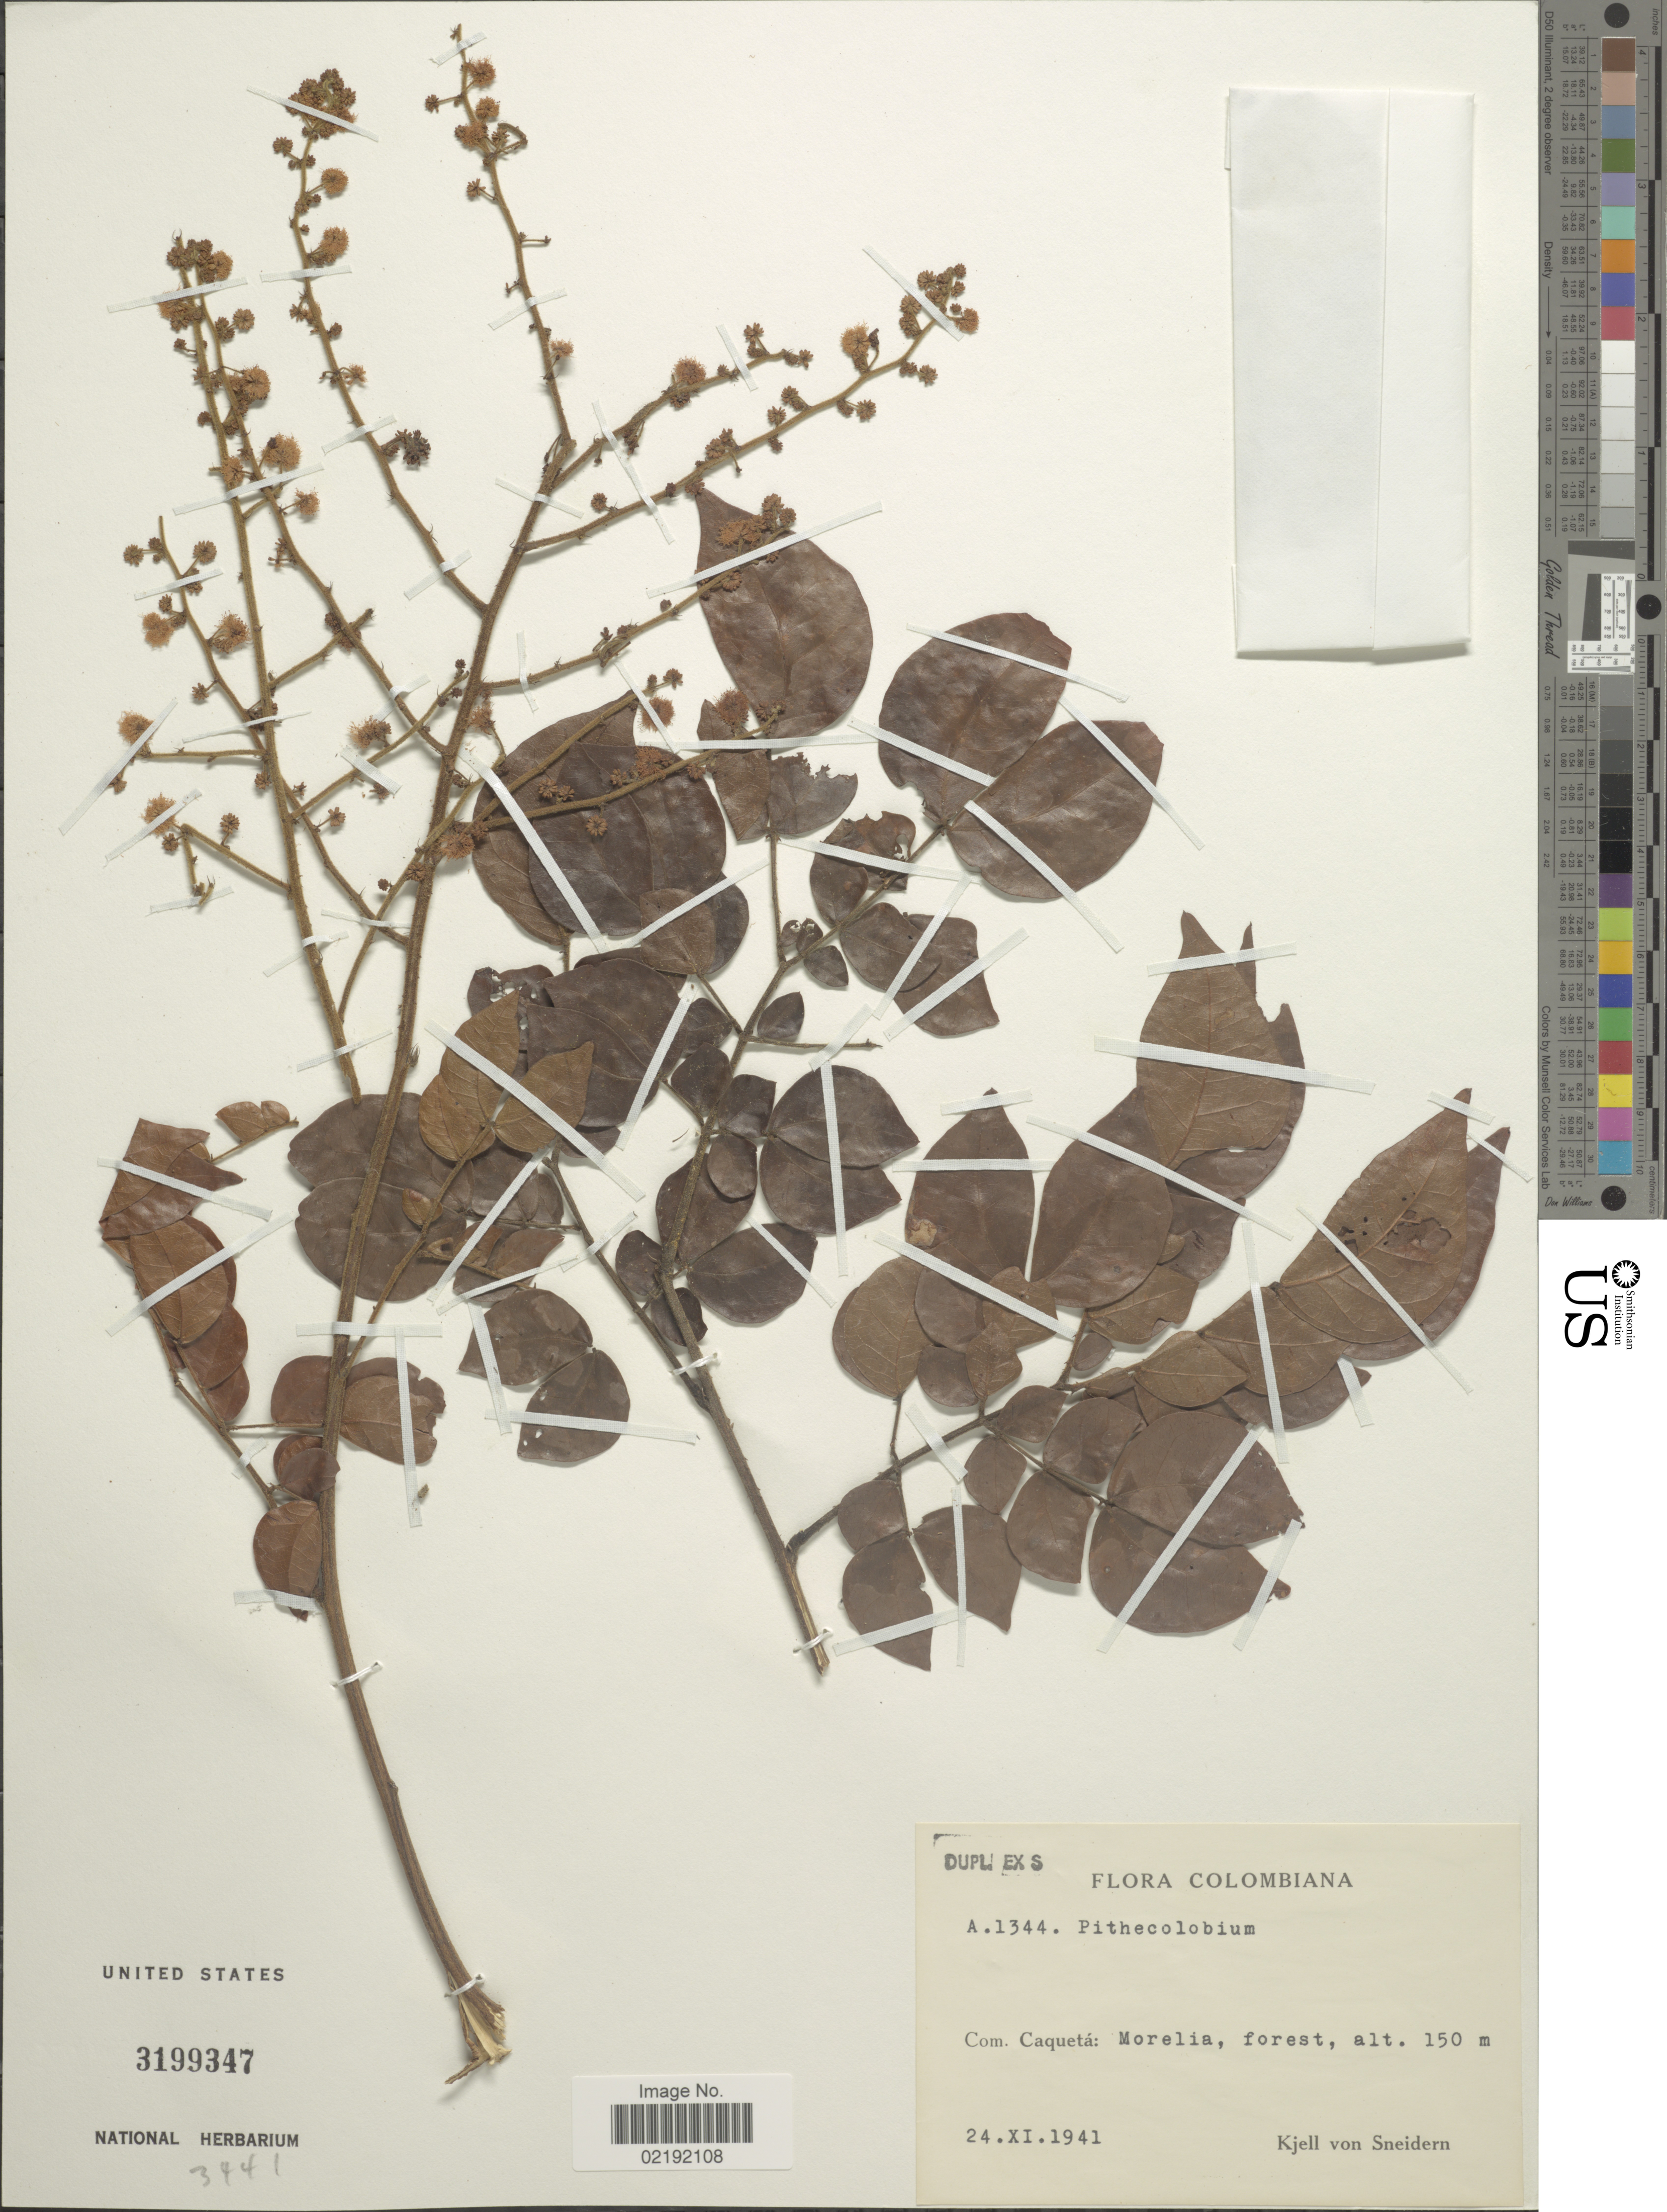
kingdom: Plantae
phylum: Tracheophyta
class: Magnoliopsida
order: Fabales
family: Fabaceae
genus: Pithecellobium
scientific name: Pithecellobium sp.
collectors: K. von Sneidern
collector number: A1344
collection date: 1941-11-24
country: Colombia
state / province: Caquetá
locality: Com. Caquetá: Morelia, forest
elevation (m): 150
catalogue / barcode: US 3199347